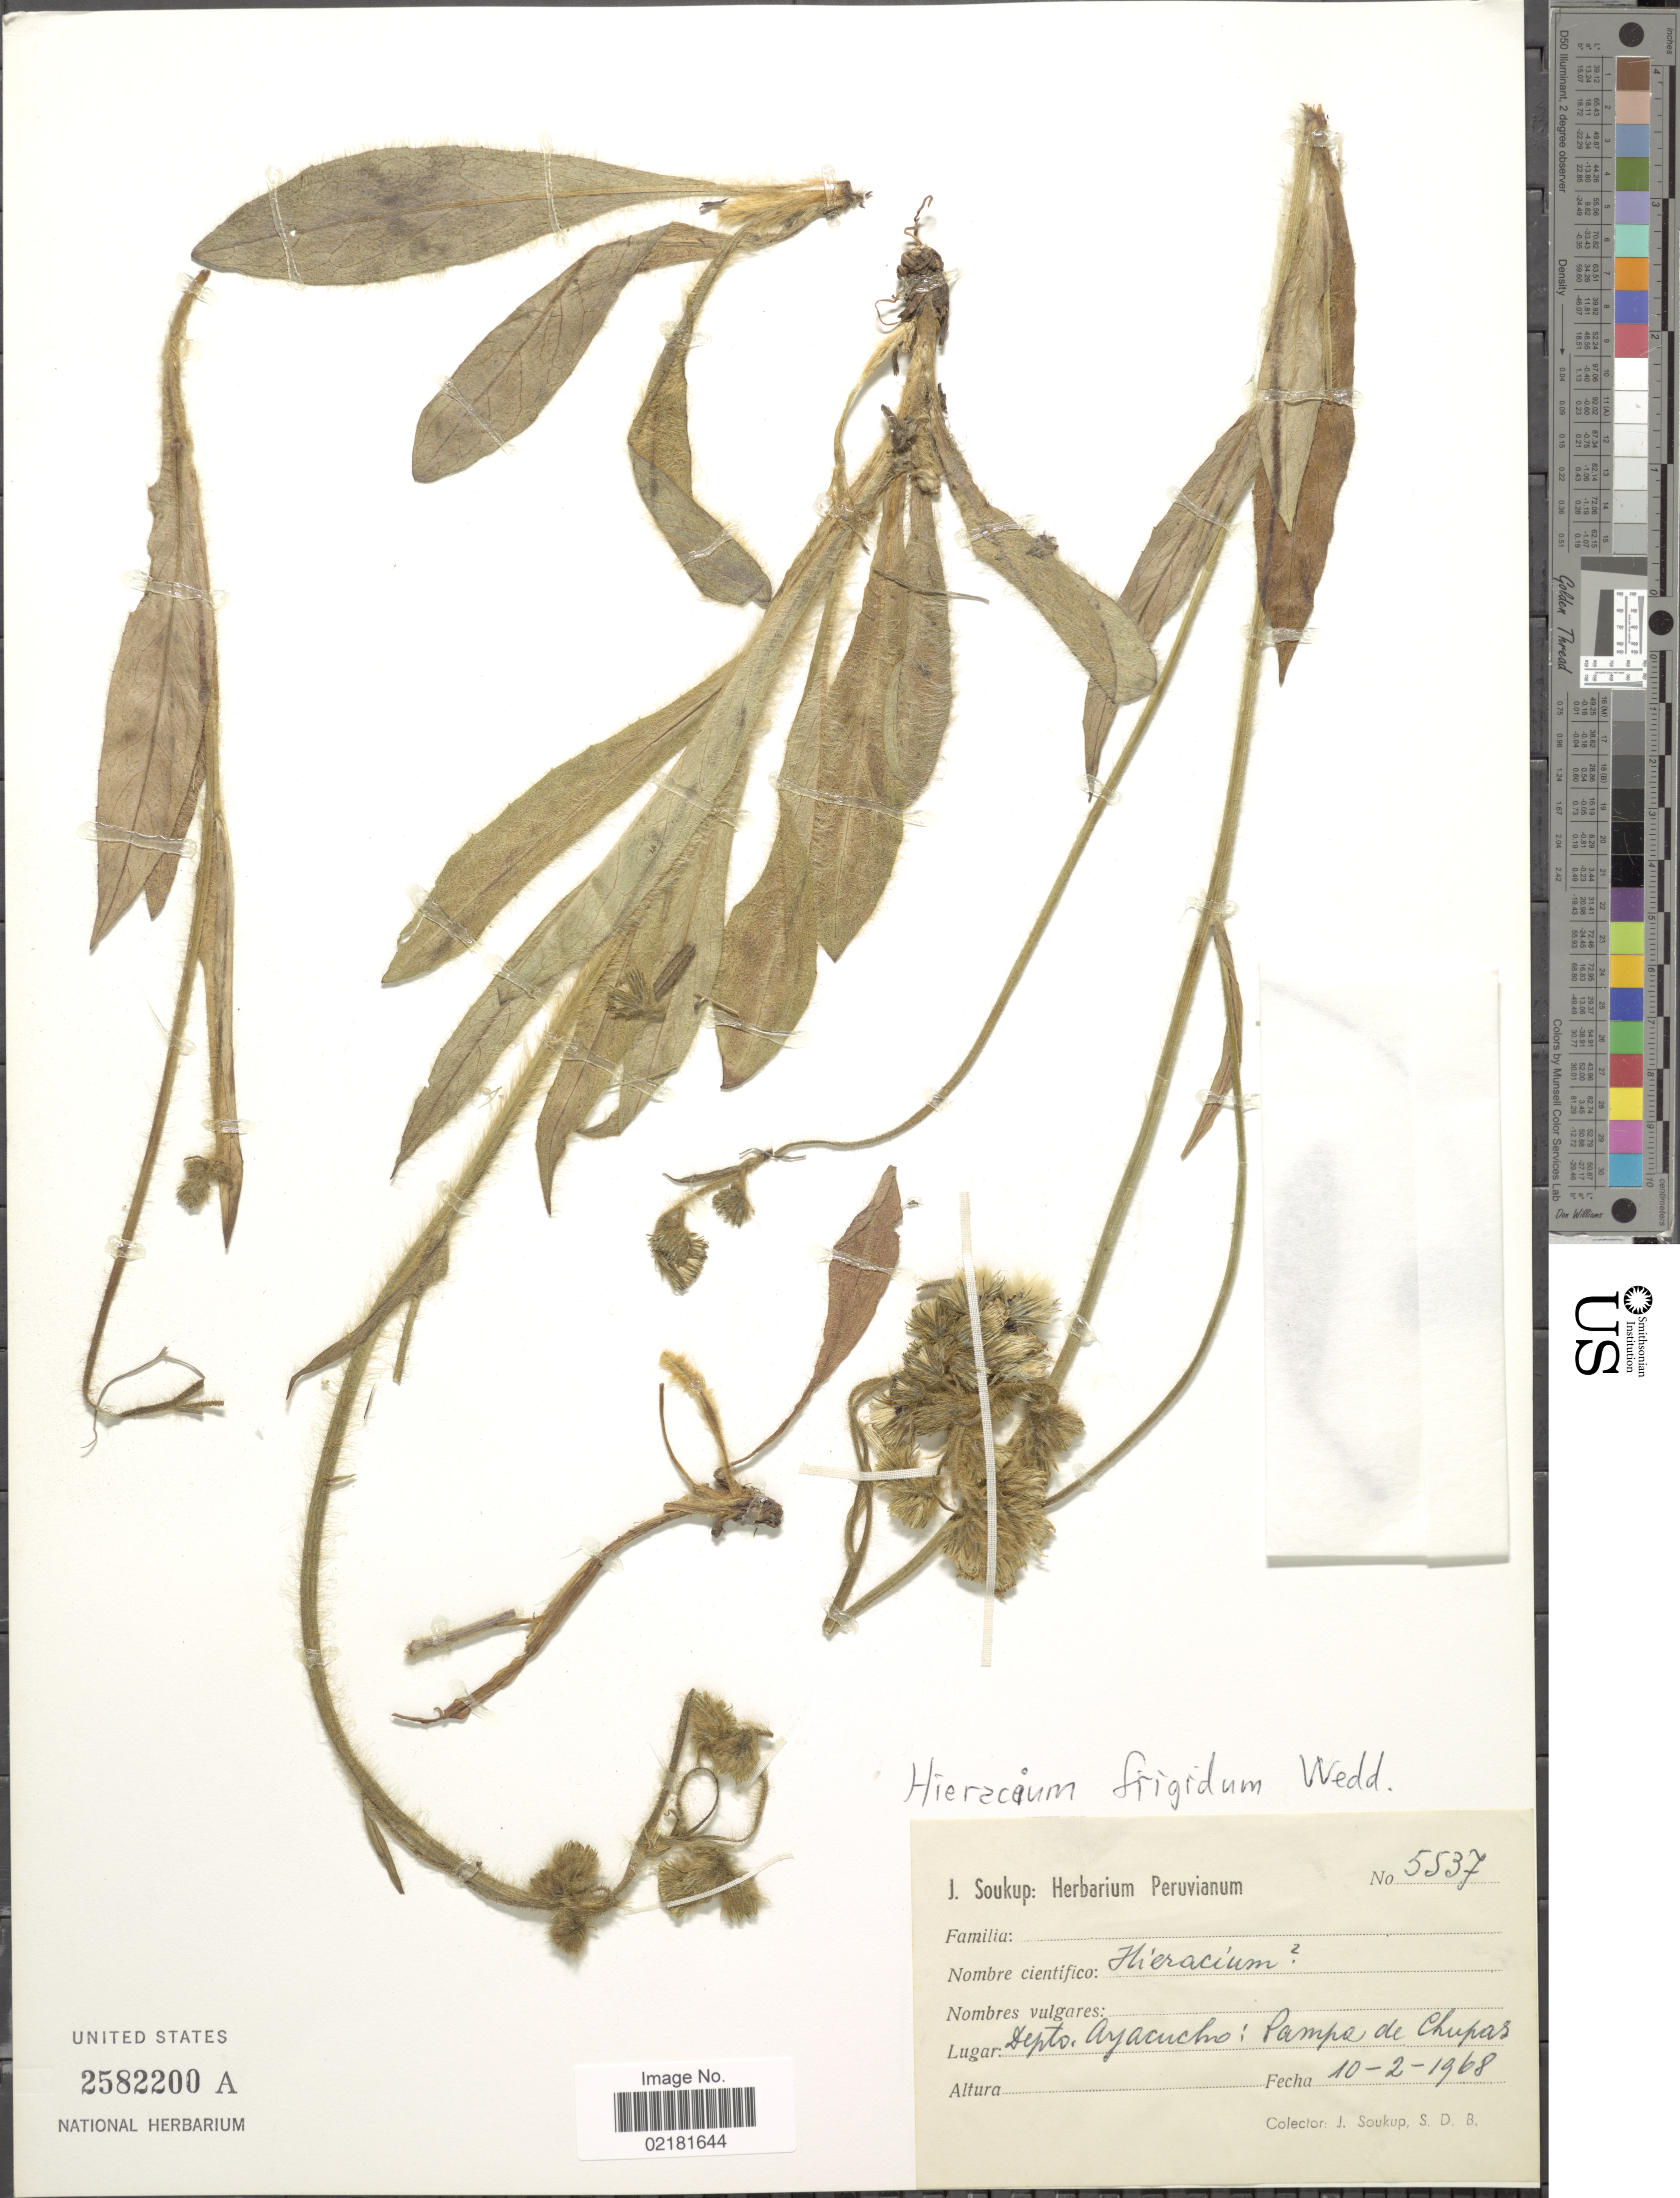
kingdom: Plantae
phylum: Tracheophyta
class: Magnoliopsida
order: Asterales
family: Asteraceae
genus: Hieracium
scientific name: Hieracium jubatum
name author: Fr.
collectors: J. Soukup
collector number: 5537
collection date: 1968-02-10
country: Peru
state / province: Ayacucho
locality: Pampa de Chupas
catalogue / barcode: US 2582200A